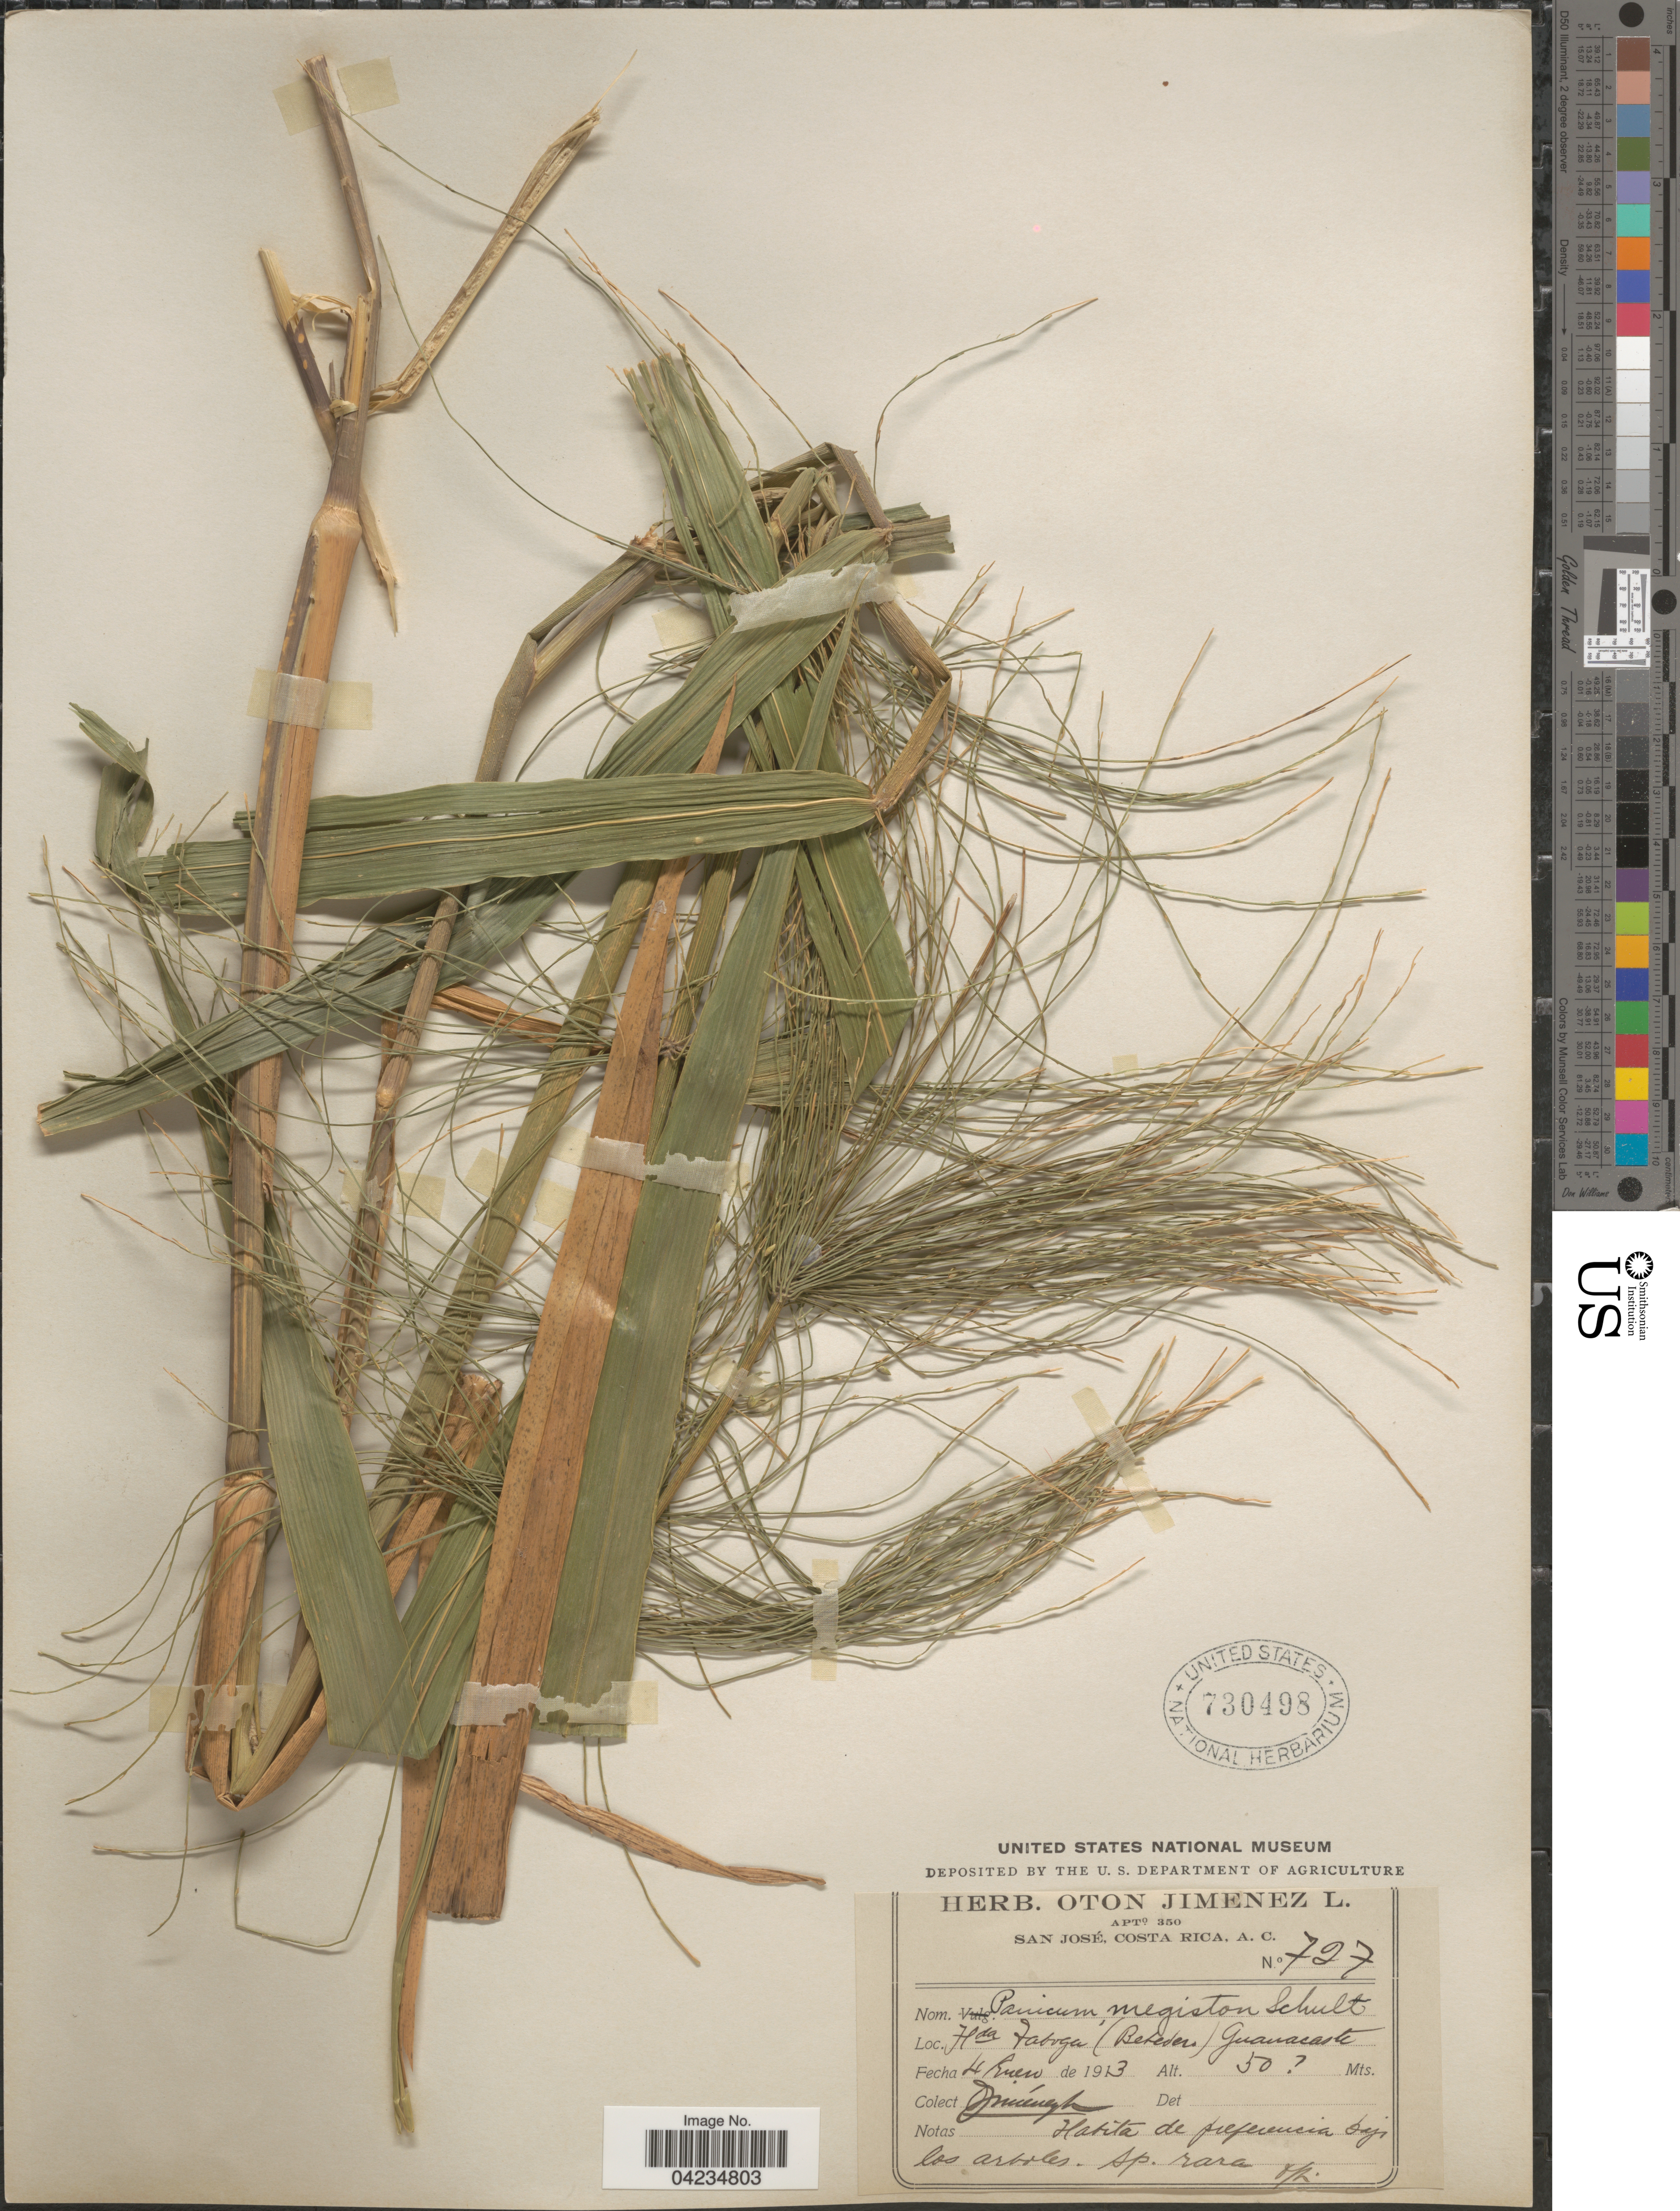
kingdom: Plantae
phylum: Tracheophyta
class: Liliopsida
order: Poales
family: Poaceae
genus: Stephostachys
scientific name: Stephostachys mertensii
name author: (Roth) Zuloaga & Marrone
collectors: O. Jiménez L.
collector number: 727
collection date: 1913-01-04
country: Costa Rica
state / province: Guanacaste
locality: Hda. Taboga (Betedero).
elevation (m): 50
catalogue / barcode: US 730498